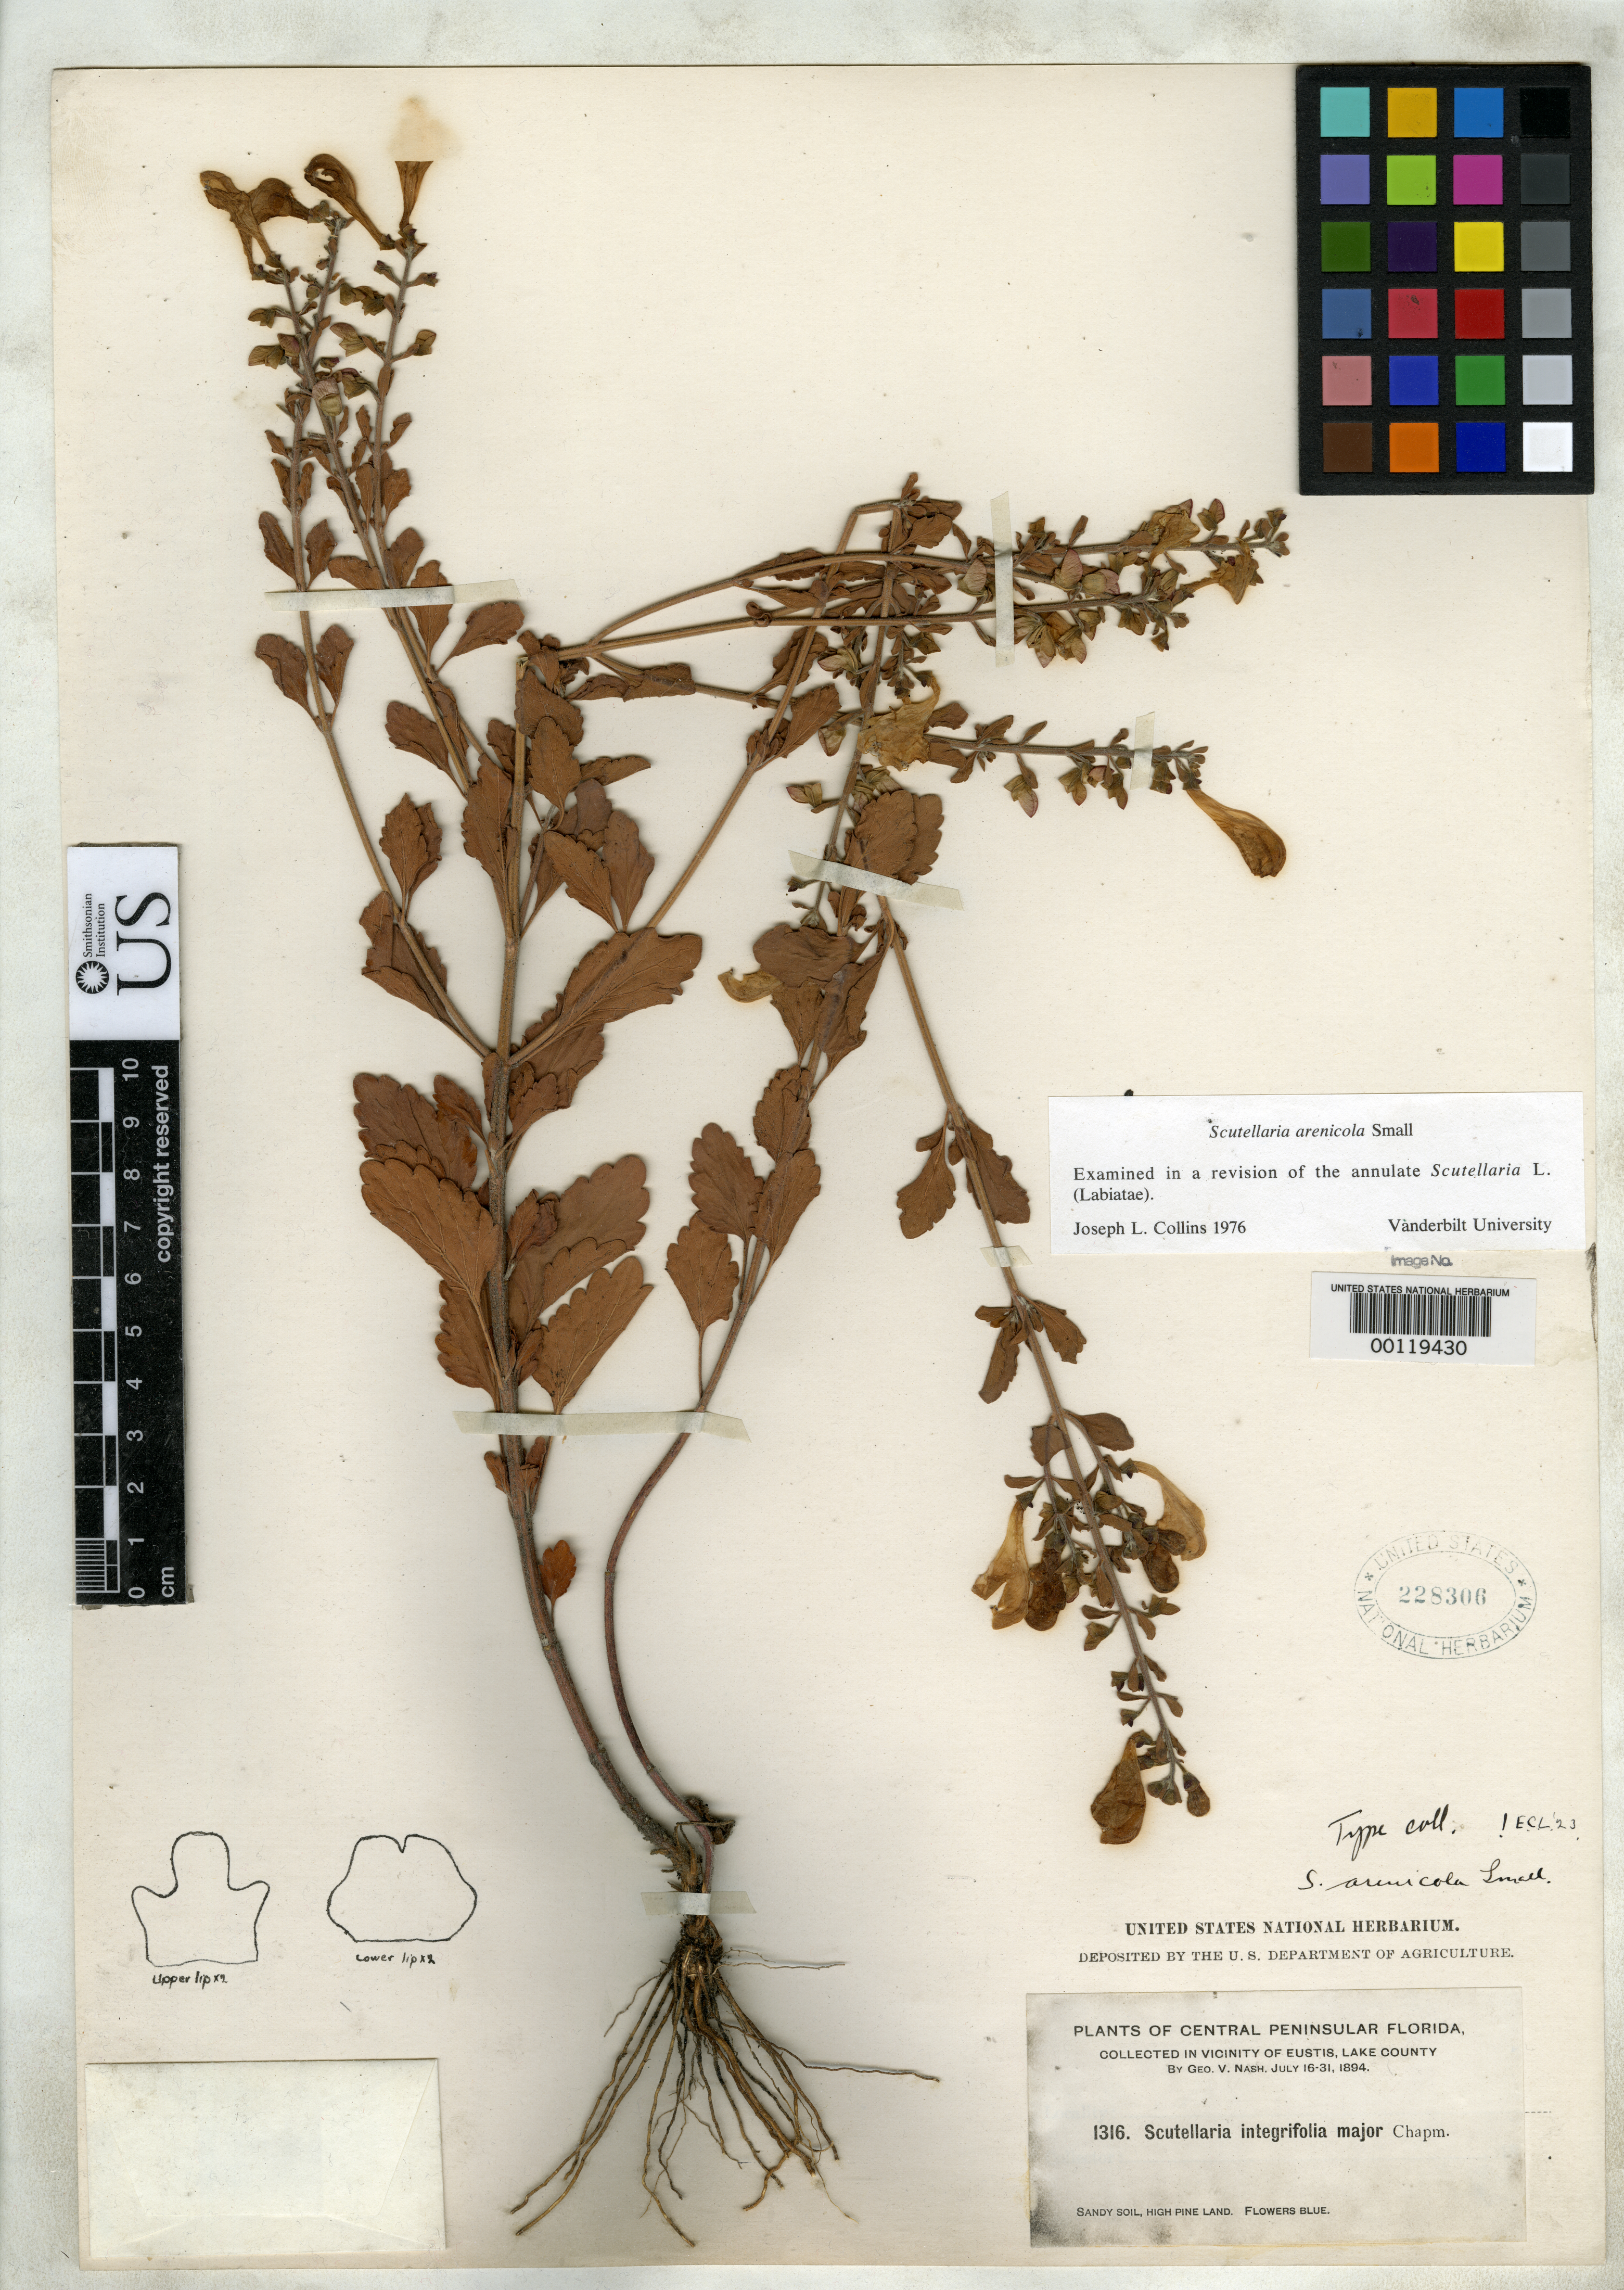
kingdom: Plantae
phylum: Tracheophyta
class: Magnoliopsida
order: Lamiales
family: Lamiaceae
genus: Scutellaria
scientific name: Scutellaria arenicola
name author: Small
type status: Isolectotype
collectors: G. V. Nash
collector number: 1316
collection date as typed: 16 Jul 1894 to 31 Jul 1894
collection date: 1894-07-16/1894-07-31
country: United States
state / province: Florida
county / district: Lake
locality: Vicinity of Eustis, Lake County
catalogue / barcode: US 228306